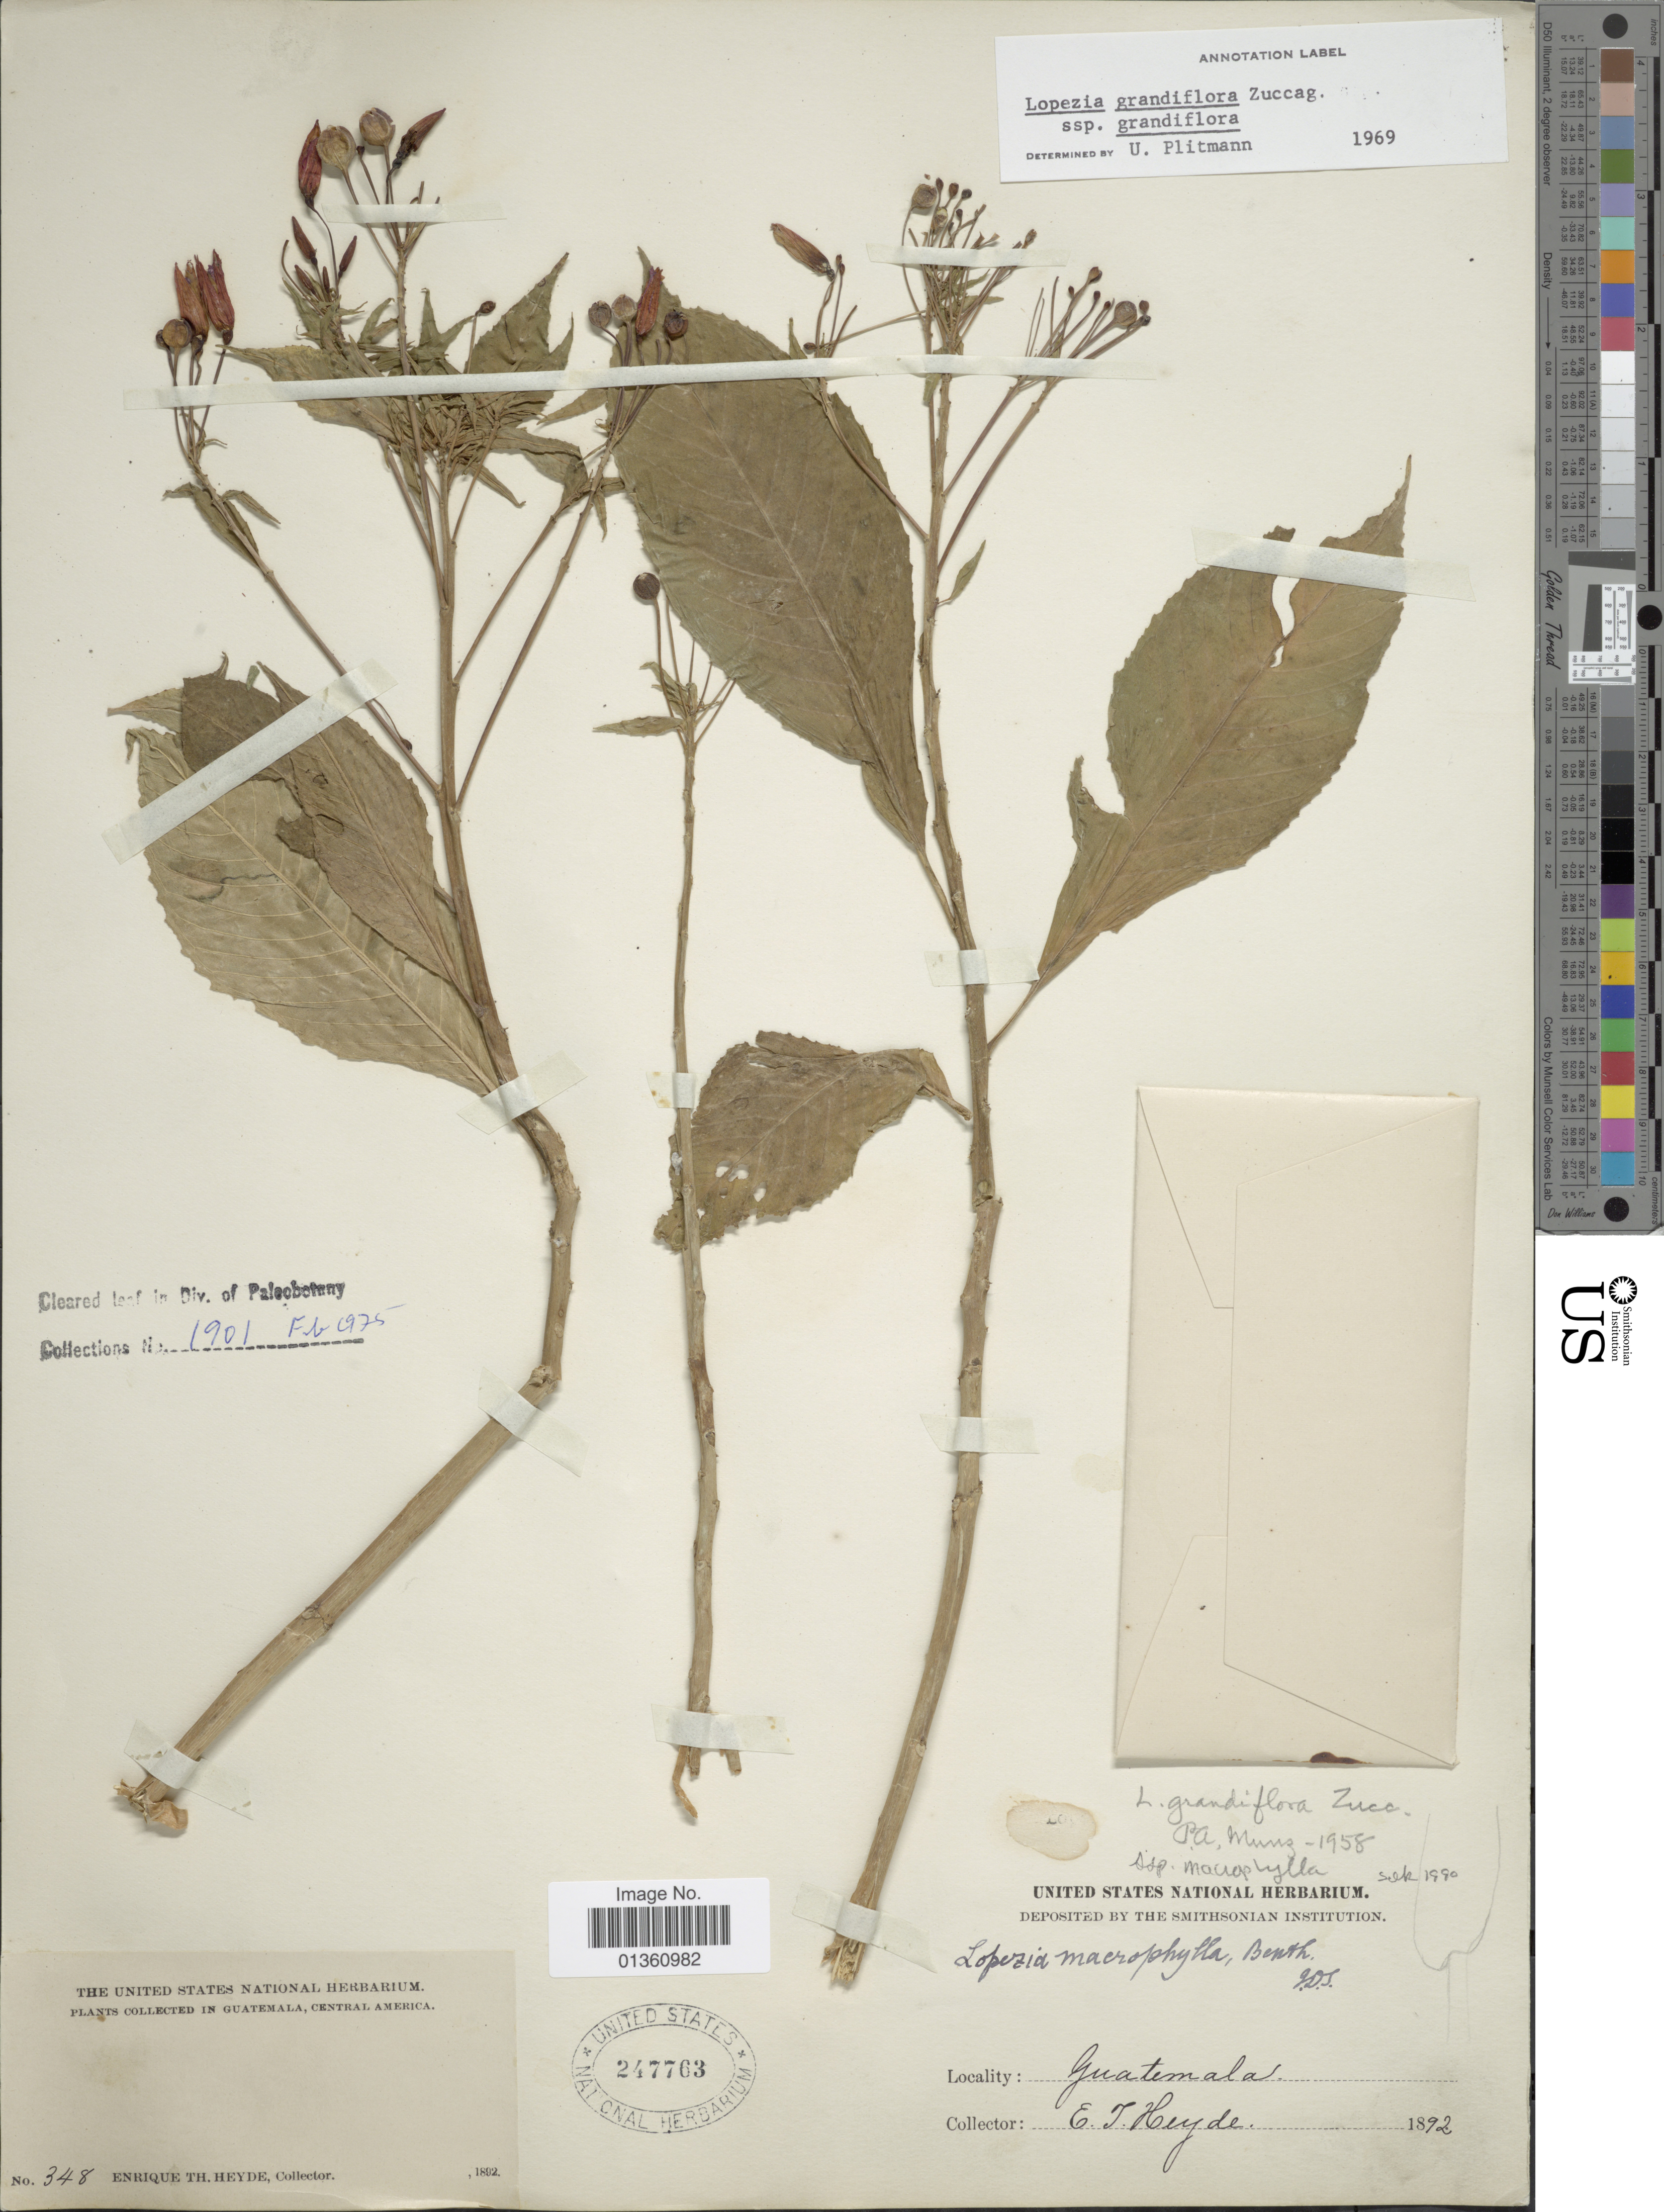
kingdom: Plantae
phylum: Tracheophyta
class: Magnoliopsida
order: Myrtales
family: Onagraceae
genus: Lopezia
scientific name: Lopezia grandiflora subsp. macrophylla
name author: (Benth.) Plitmann et al.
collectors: E. T. Heyde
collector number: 348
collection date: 1892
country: Guatemala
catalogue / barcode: US 247763